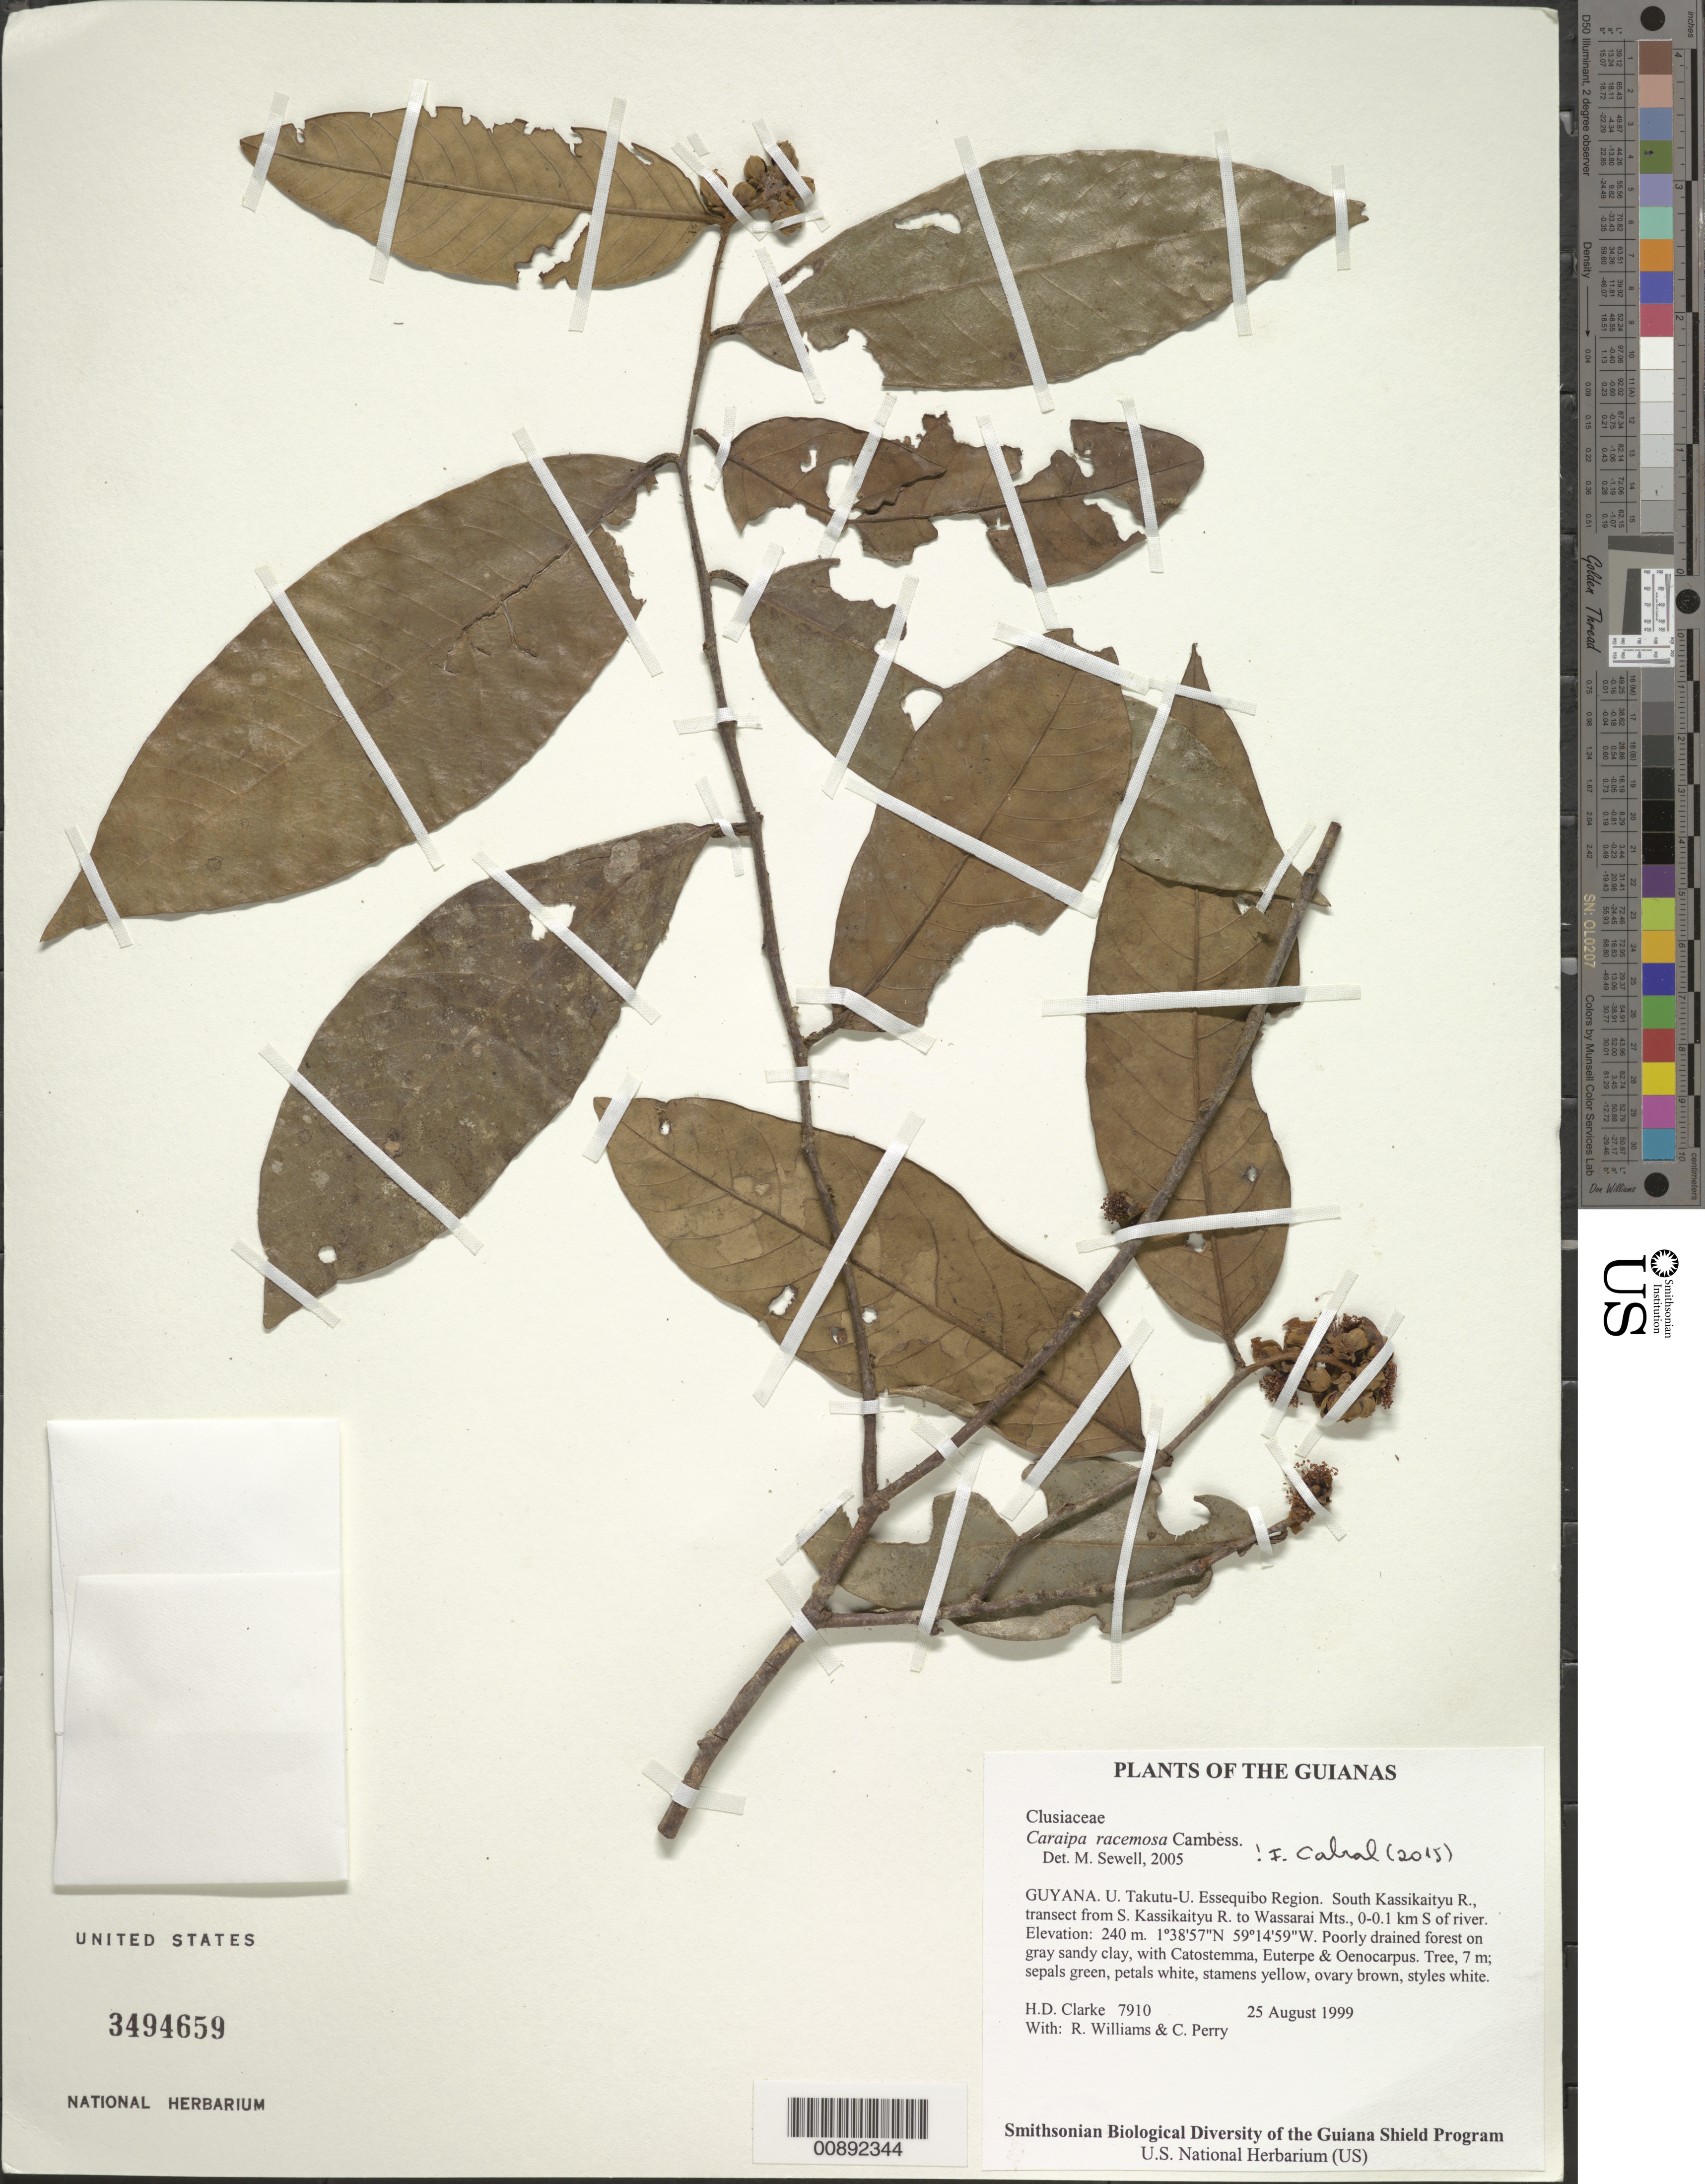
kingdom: Plantae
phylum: Tracheophyta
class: Magnoliopsida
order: Malpighiales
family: Calophyllaceae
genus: Caraipa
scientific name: Caraipa racemosa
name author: Cambess.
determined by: Sewell, M.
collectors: H. D. Clarke, R. Williams & C. Perry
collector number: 7910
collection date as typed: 25 August 1999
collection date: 1999-08-25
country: Guyana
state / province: U. Takutu-U. Essequibo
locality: South Kassikaityu R., transect from S. Kassikaityu R. to Wassarai Mts., 0-0.1 km S of river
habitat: Poorly drained forest on gray sandy clay, with Catostemma, Euterpe & Oenocarpus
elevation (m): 240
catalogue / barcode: US 3494659